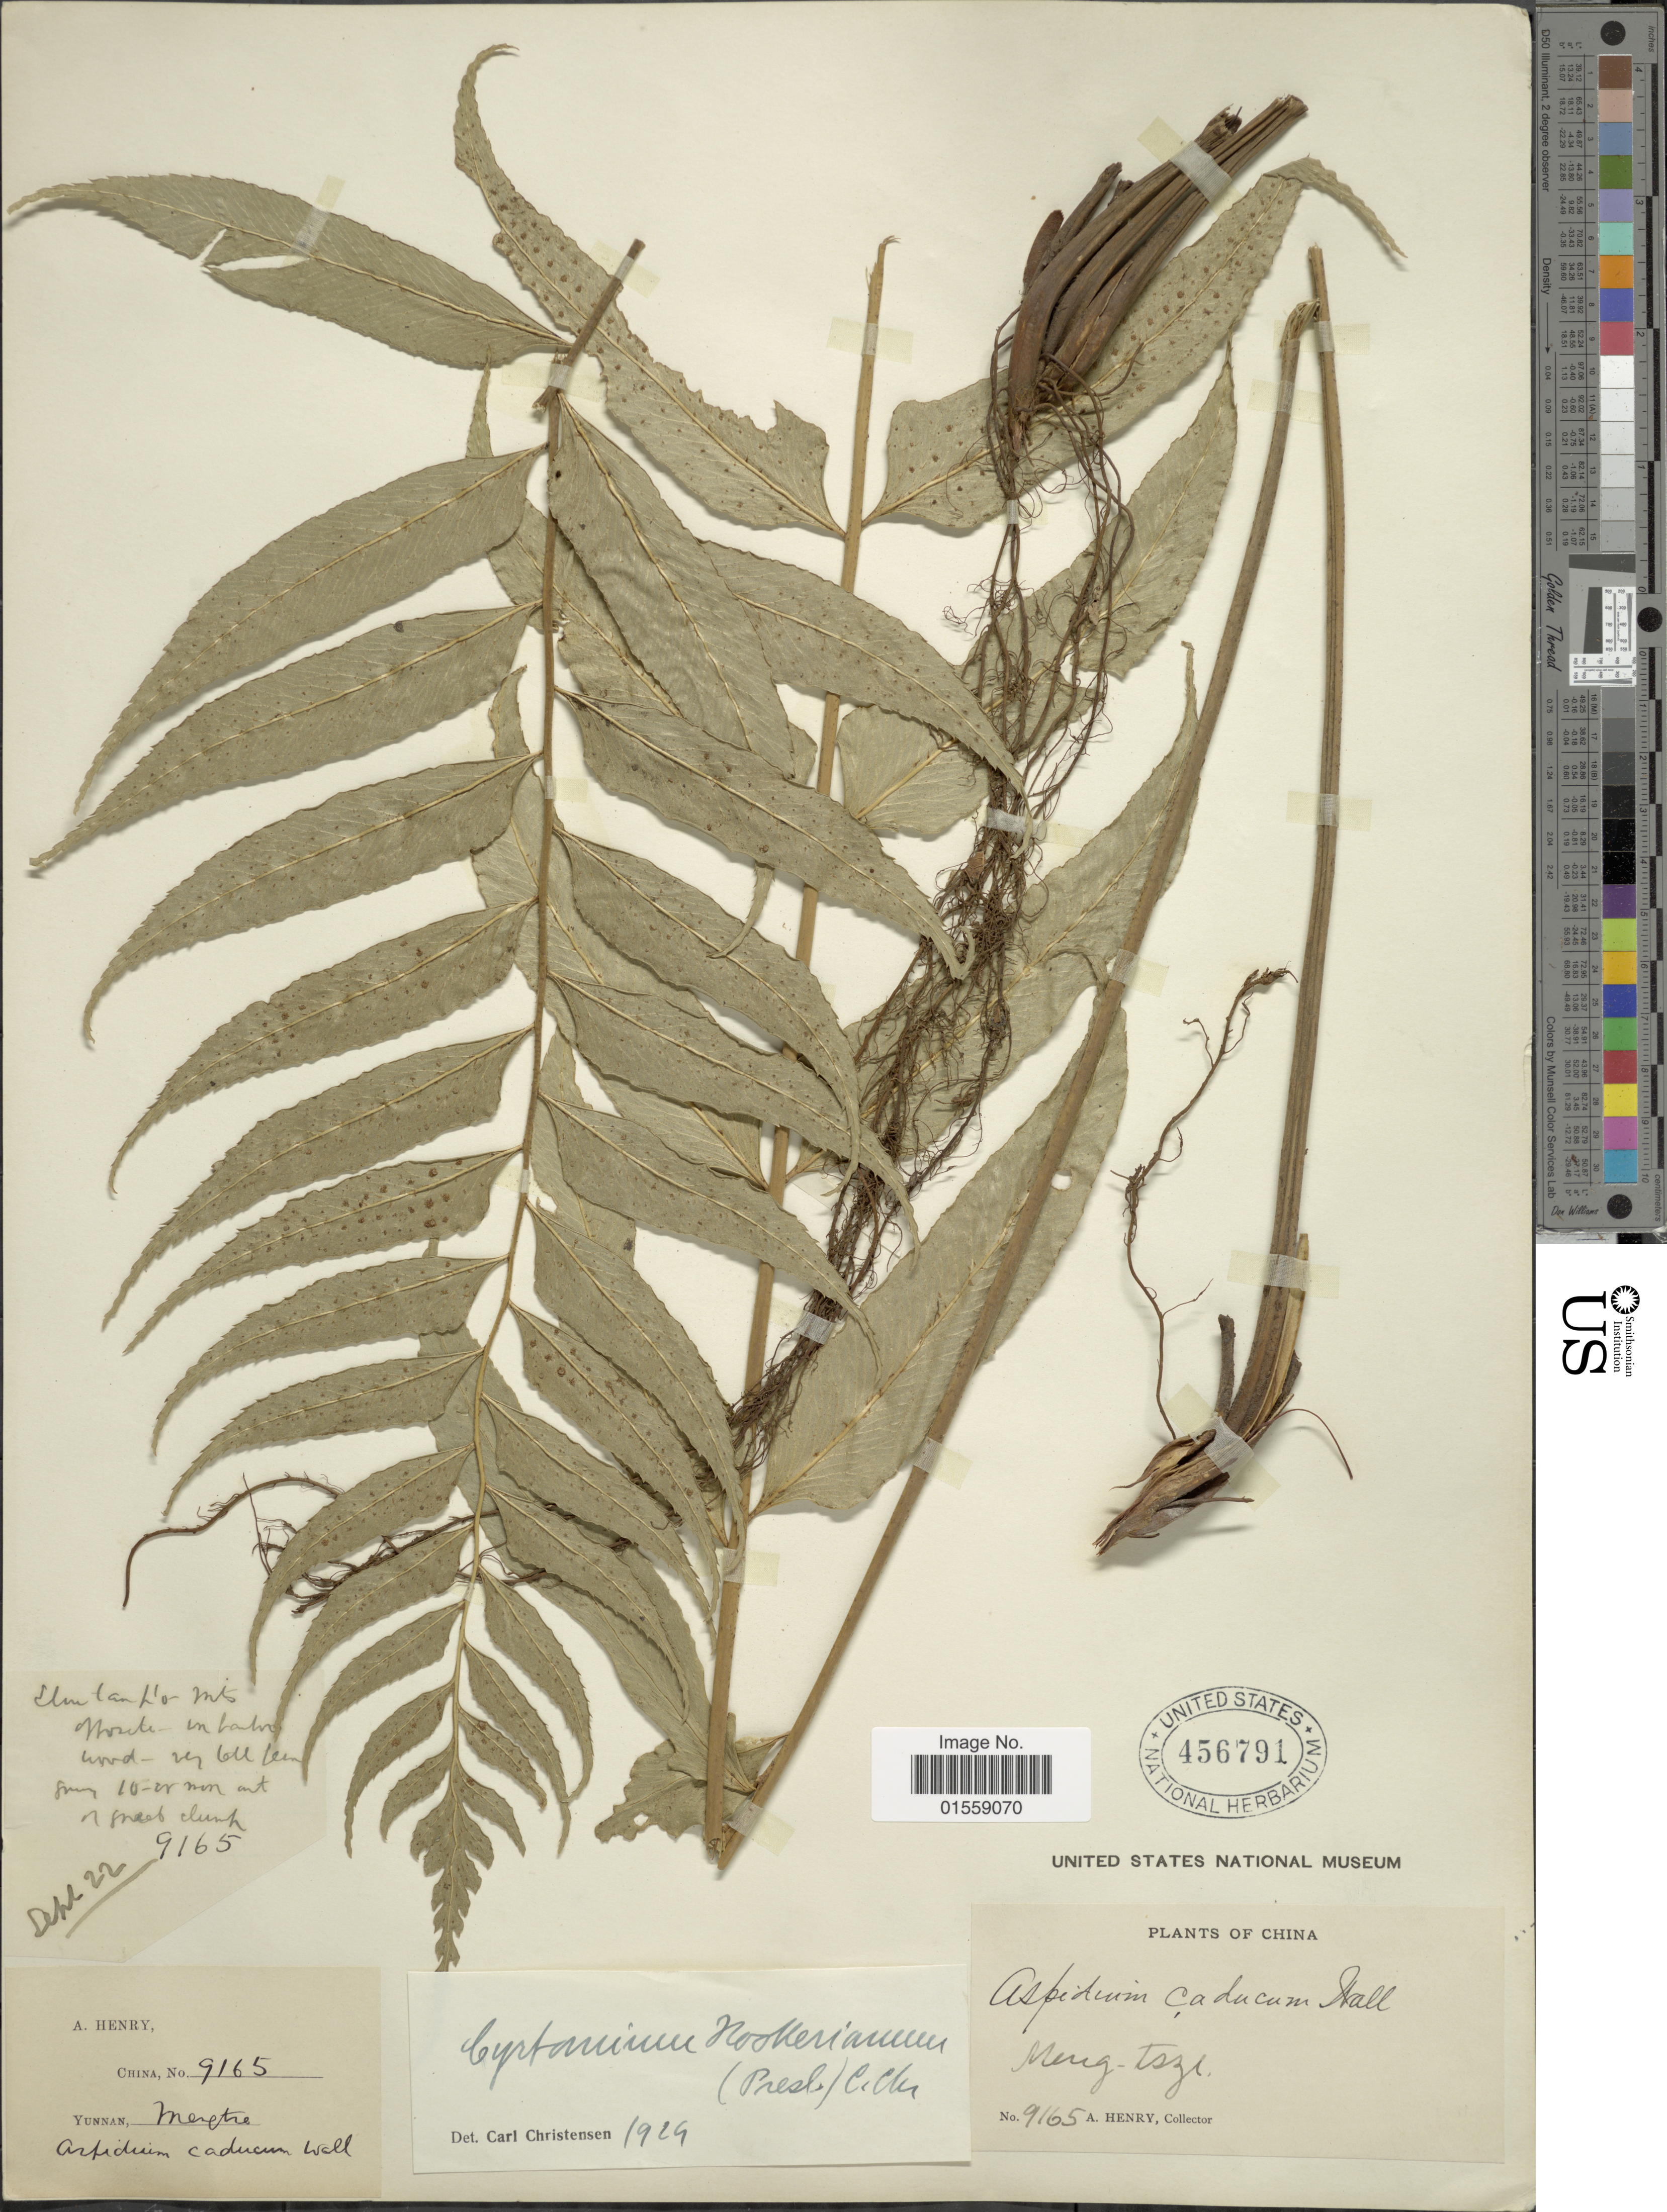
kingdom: Plantae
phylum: Tracheophyta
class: Polypodiopsida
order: Polypodiales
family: Dryopteridaceae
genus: Polystichum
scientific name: Polystichum hookerianum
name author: (C. Presl) C. Chr.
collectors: A. Henry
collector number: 9165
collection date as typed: Sept 22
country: China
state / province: Yunnan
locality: Mengtse. Shui tan Do mts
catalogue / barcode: US 456791